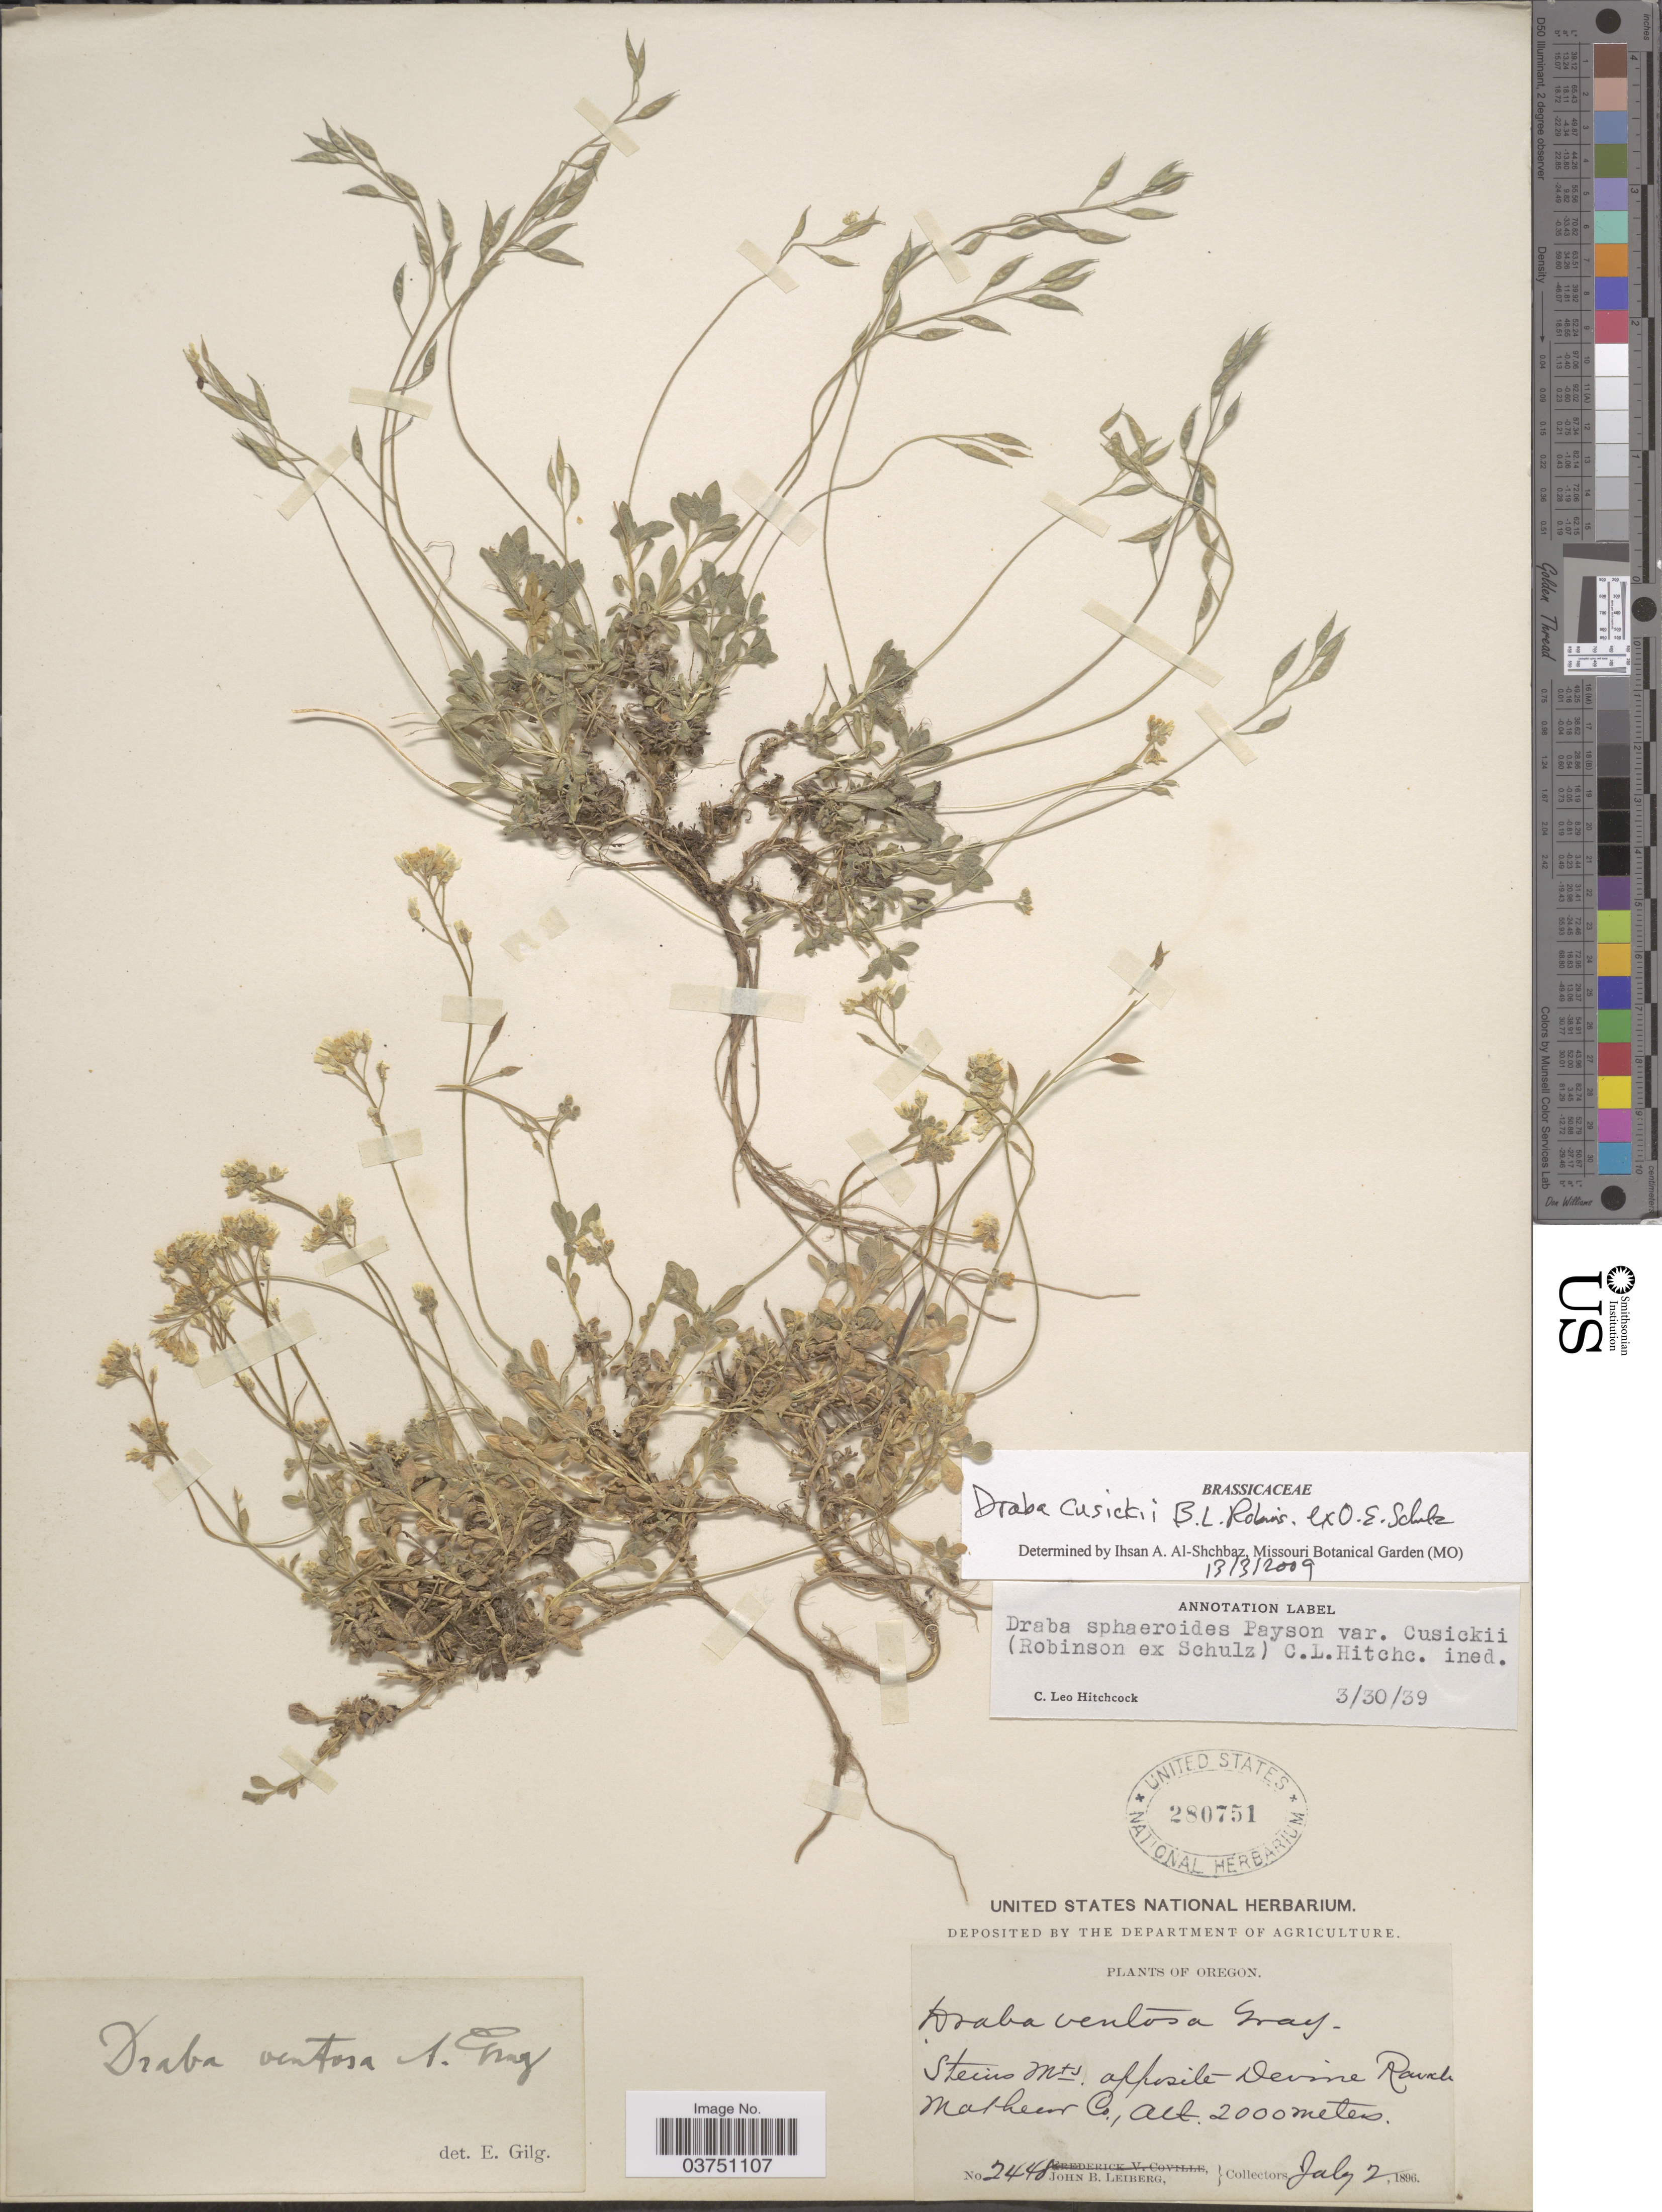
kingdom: Plantae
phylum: Tracheophyta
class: Magnoliopsida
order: Brassicales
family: Brassicaceae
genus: Draba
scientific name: Draba cusickii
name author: B.L. Rob. & O.E. Schulz in Engl.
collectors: J. B. Leiberg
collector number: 2448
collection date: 1896-07-02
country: United States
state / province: Oregon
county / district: Malheur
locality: Steins Mts. opposite Devine Ranch. Malheur Co.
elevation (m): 2000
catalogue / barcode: US 280751